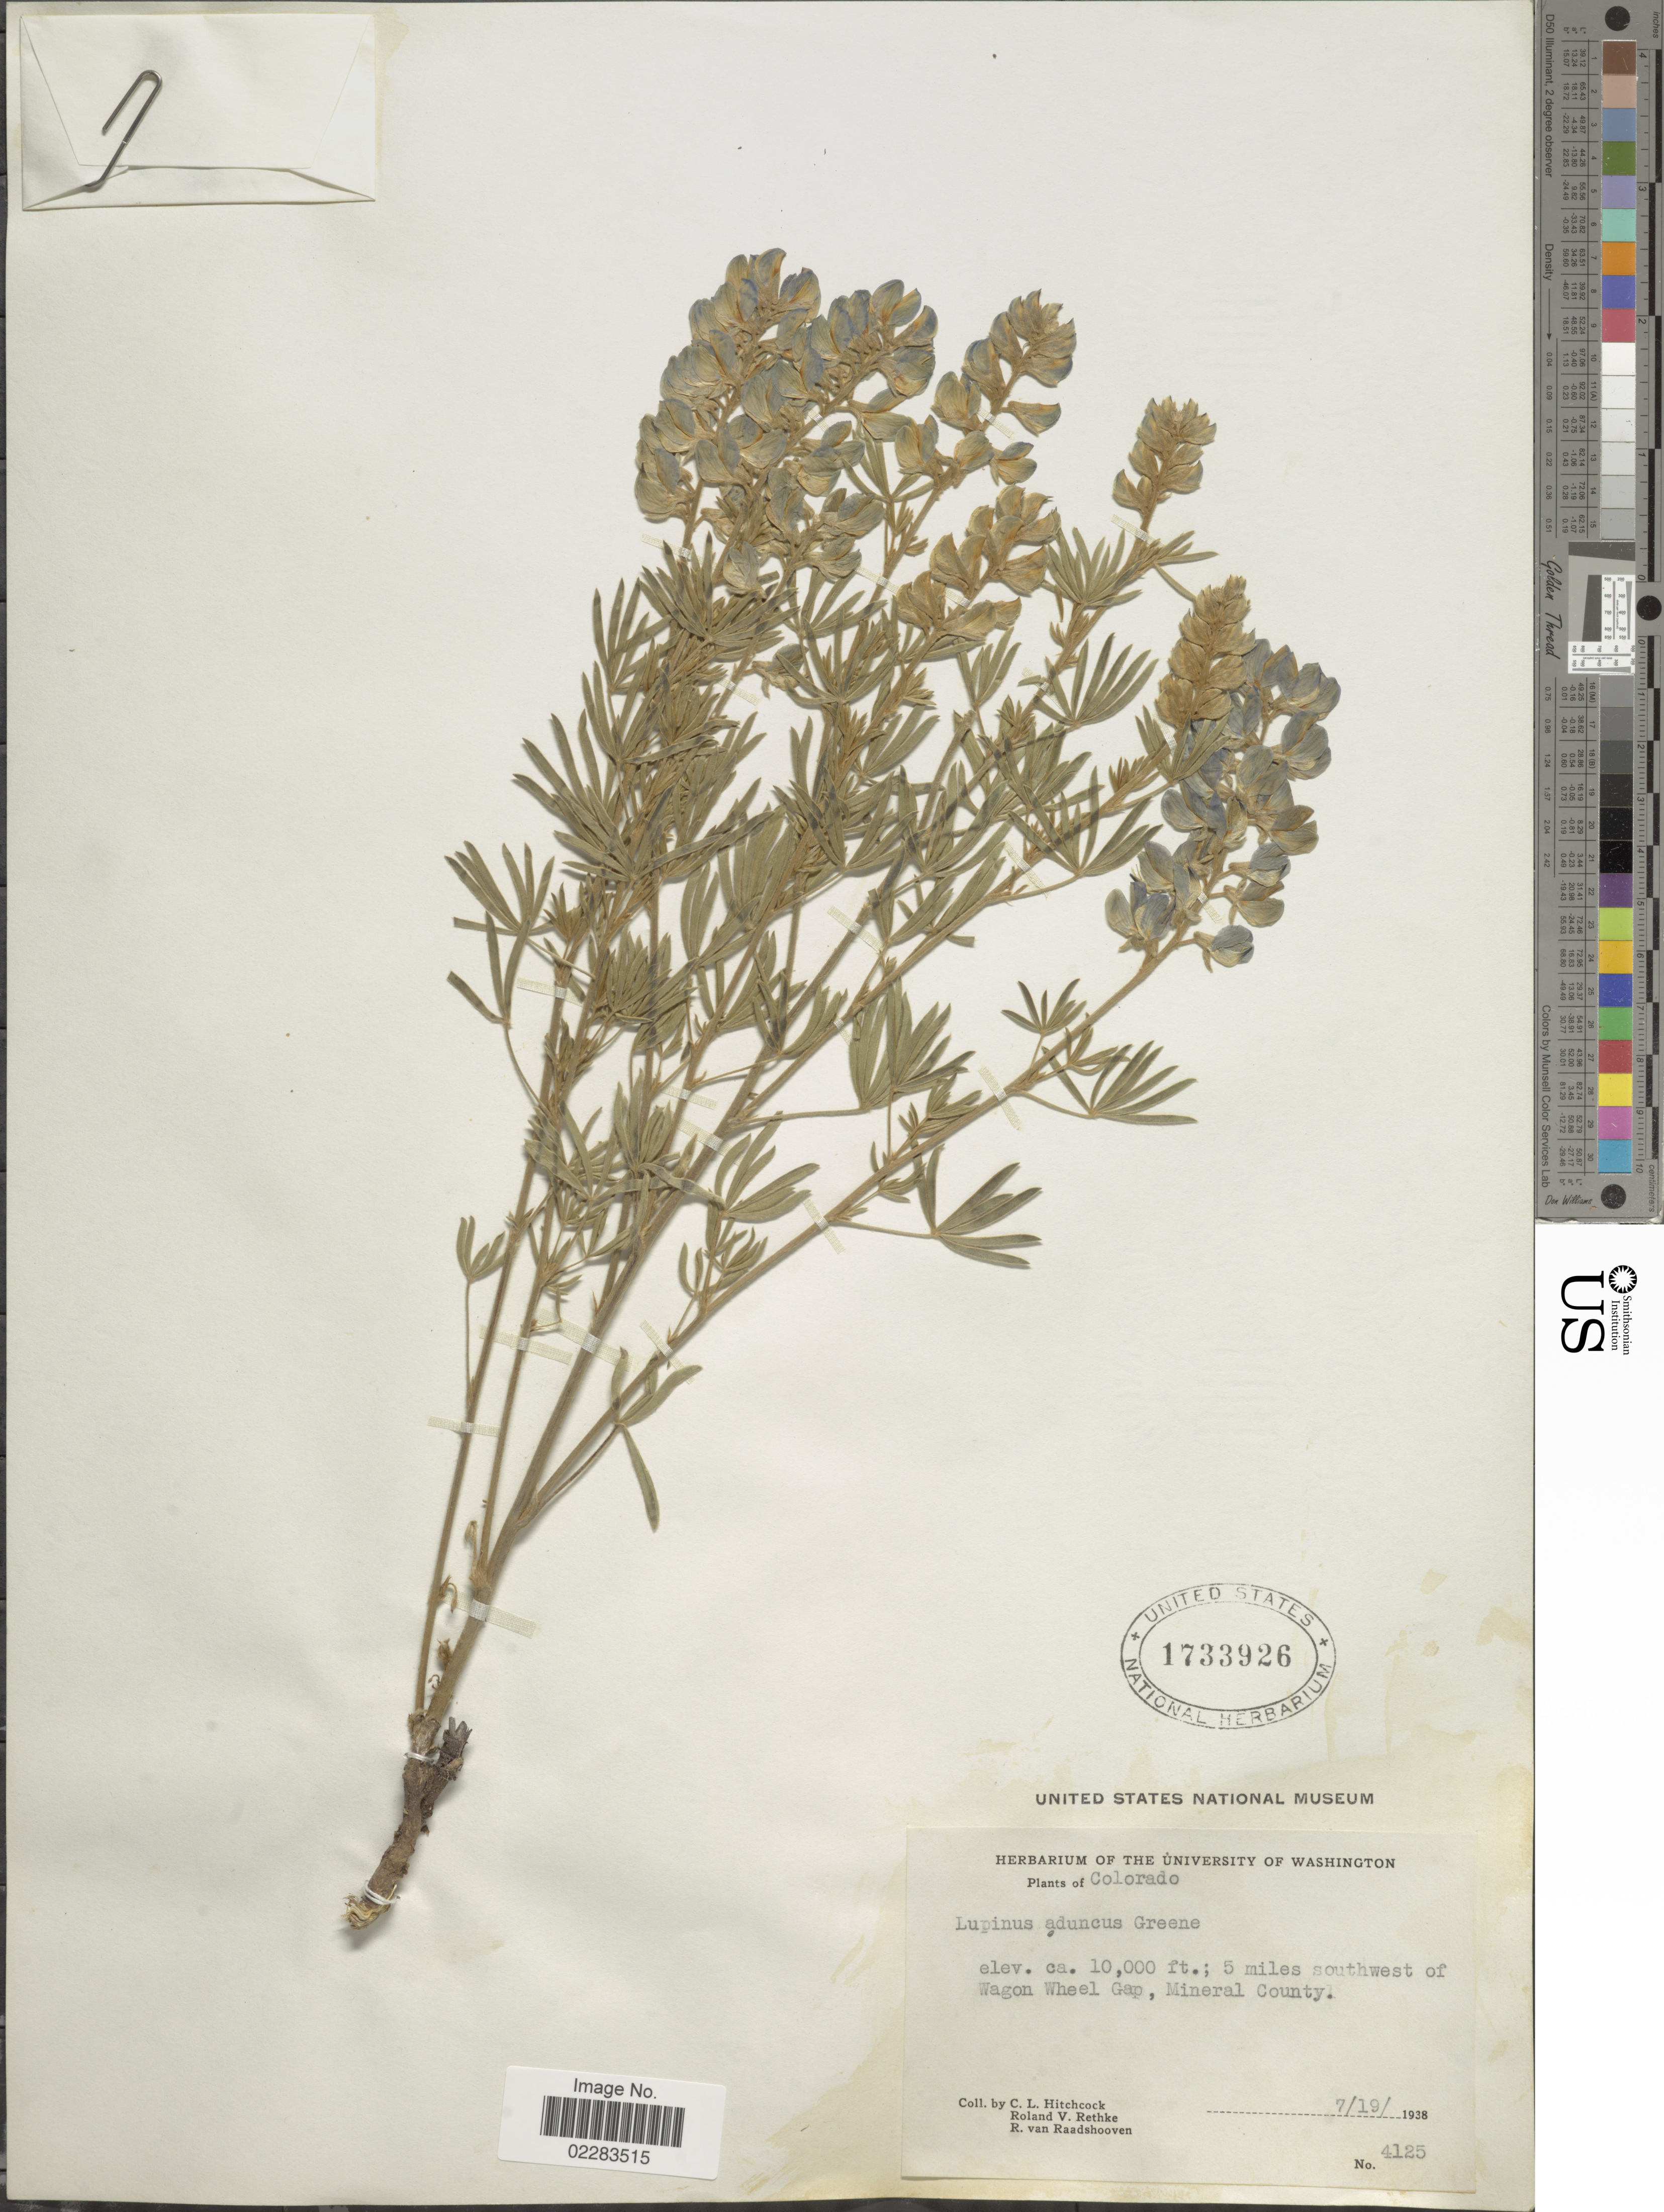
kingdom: Plantae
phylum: Tracheophyta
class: Magnoliopsida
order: Fabales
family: Fabaceae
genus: Lupinus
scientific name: Lupinus aduncus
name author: Greene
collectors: C. L. Hitchcock, R. Rethke & R. Raadshooven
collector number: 4125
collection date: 1938-07-19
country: United States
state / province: Colorado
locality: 5 miles southwest of Wagon Wheel Gap, Mineral County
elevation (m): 3048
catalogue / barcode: US 1733926